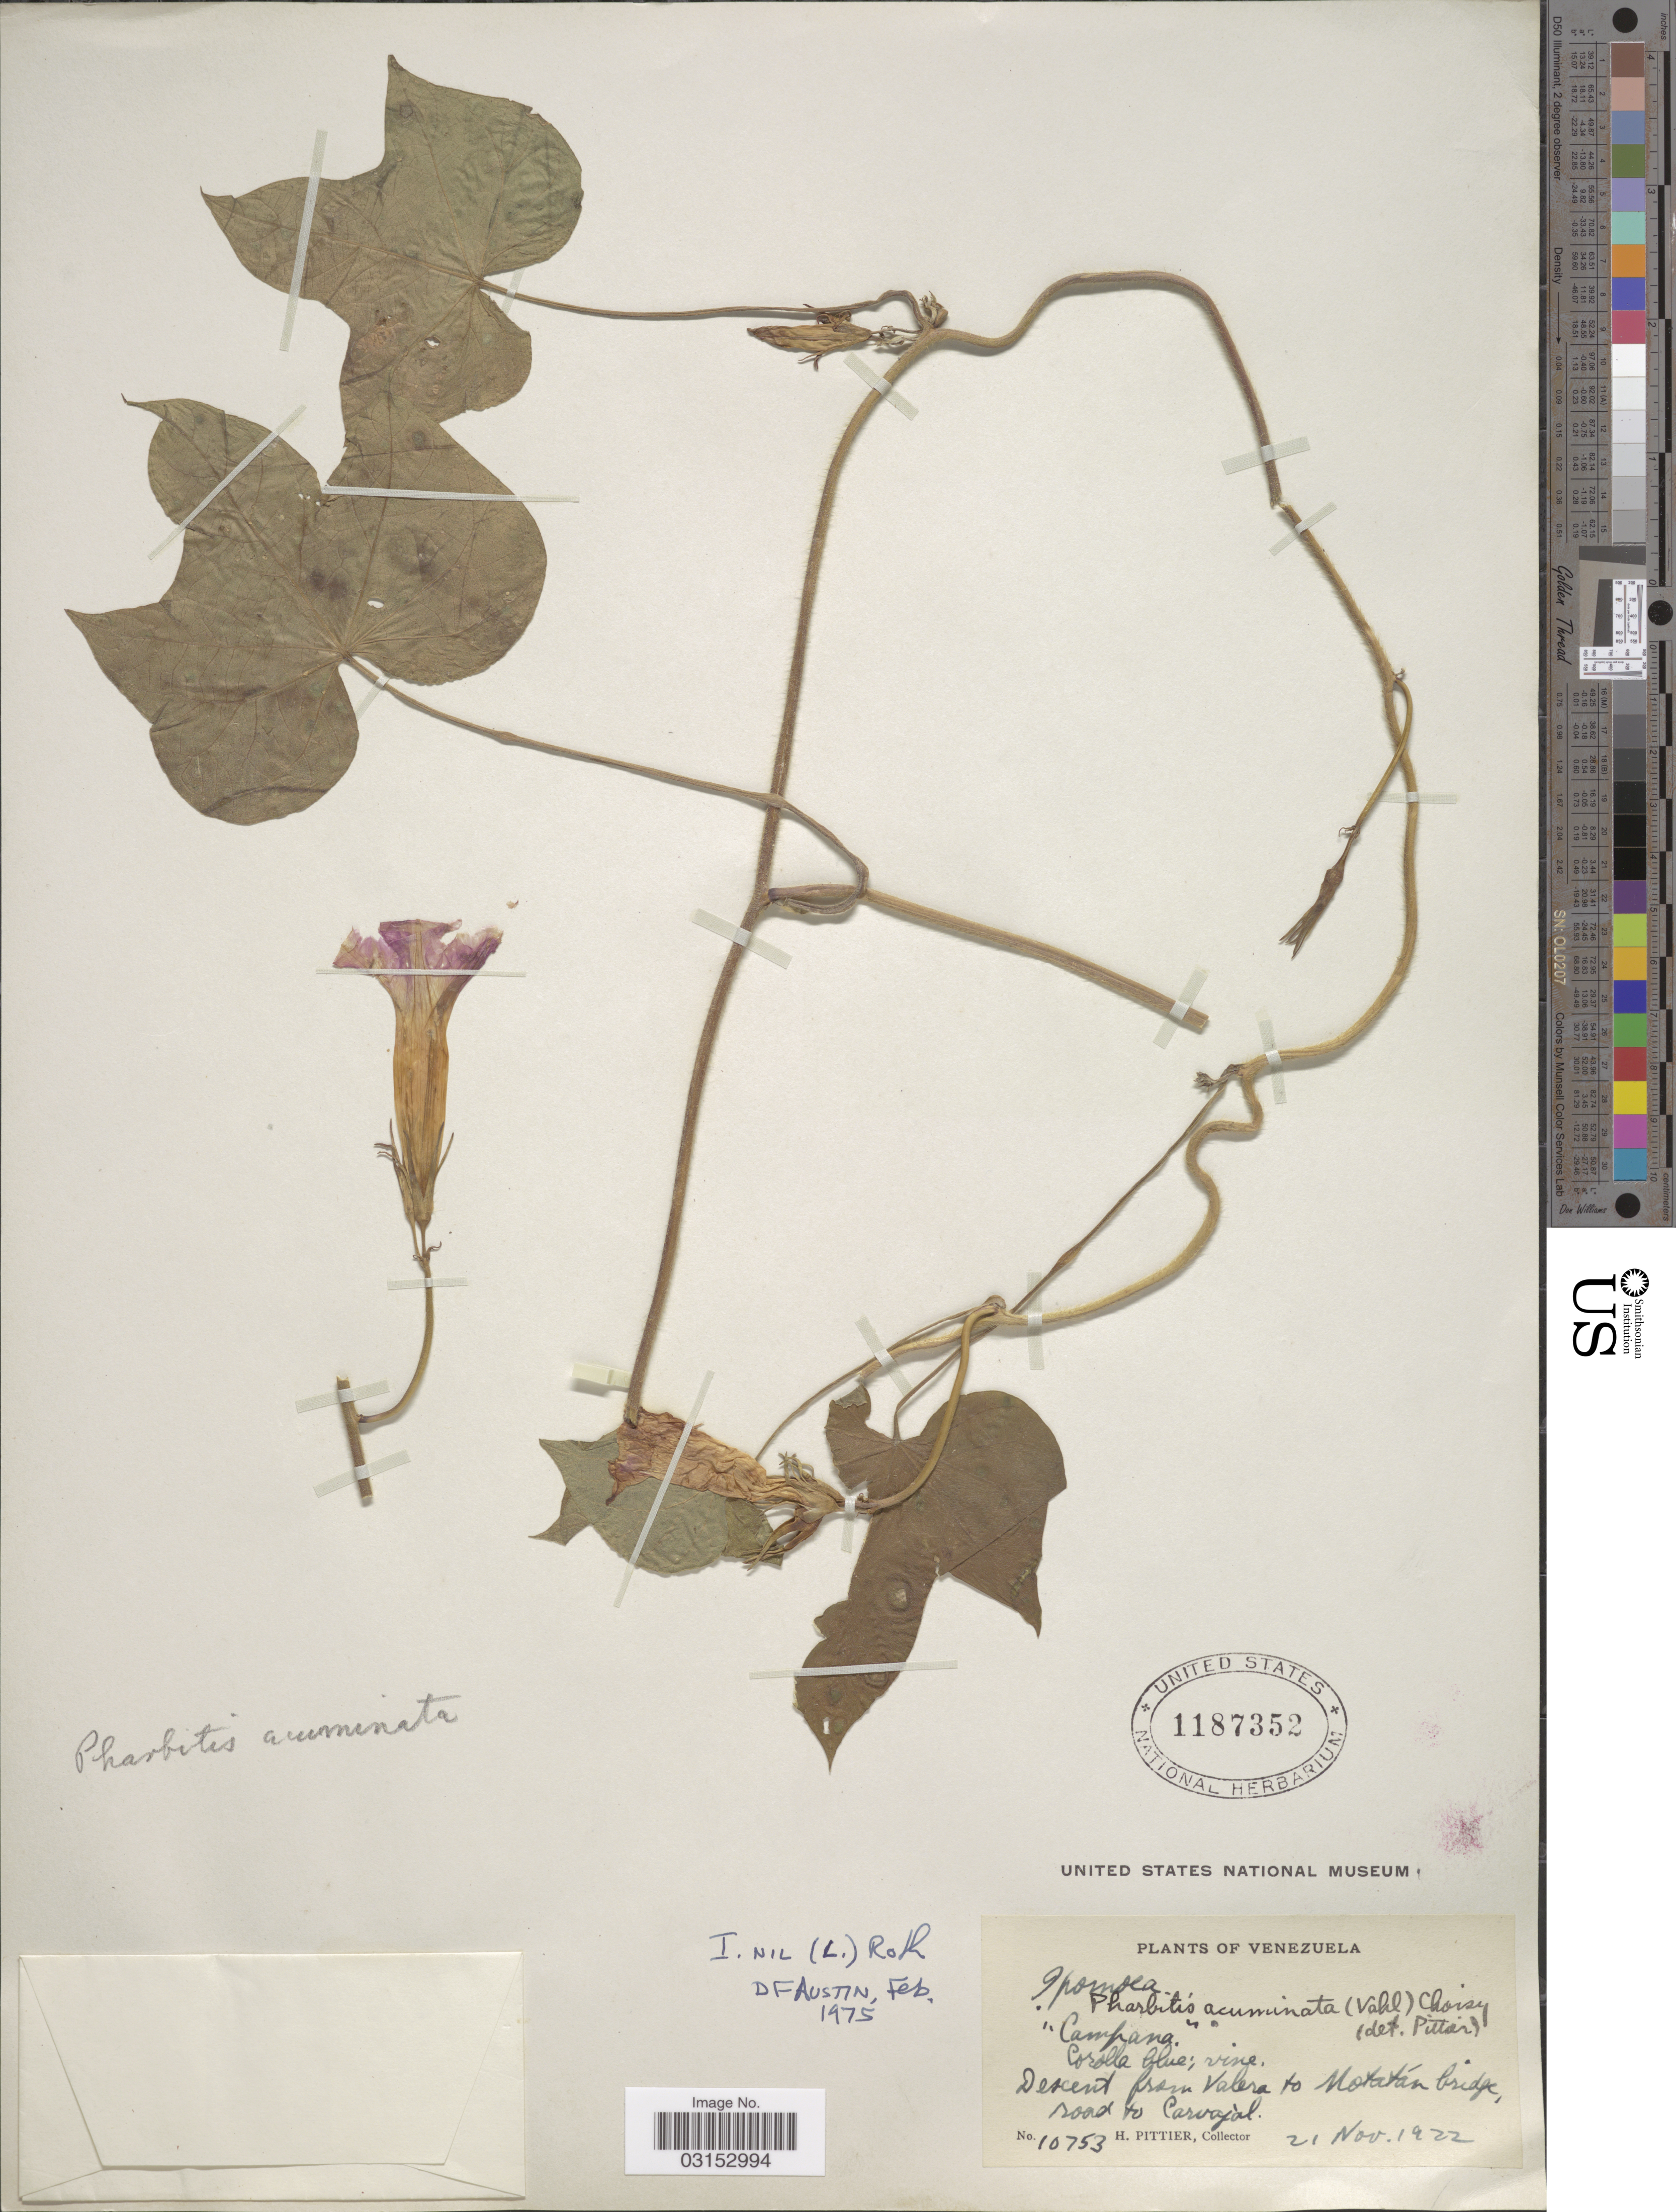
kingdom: Plantae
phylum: Tracheophyta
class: Magnoliopsida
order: Solanales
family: Convolvulaceae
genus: Ipomoea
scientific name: Ipomoea nil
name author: (L.) Roth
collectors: H. F. Pittier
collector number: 10753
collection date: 1922-11-21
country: Venezuela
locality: Descent from Valera to Motatán bridge, road to Carvajal.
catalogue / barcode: US 1187352